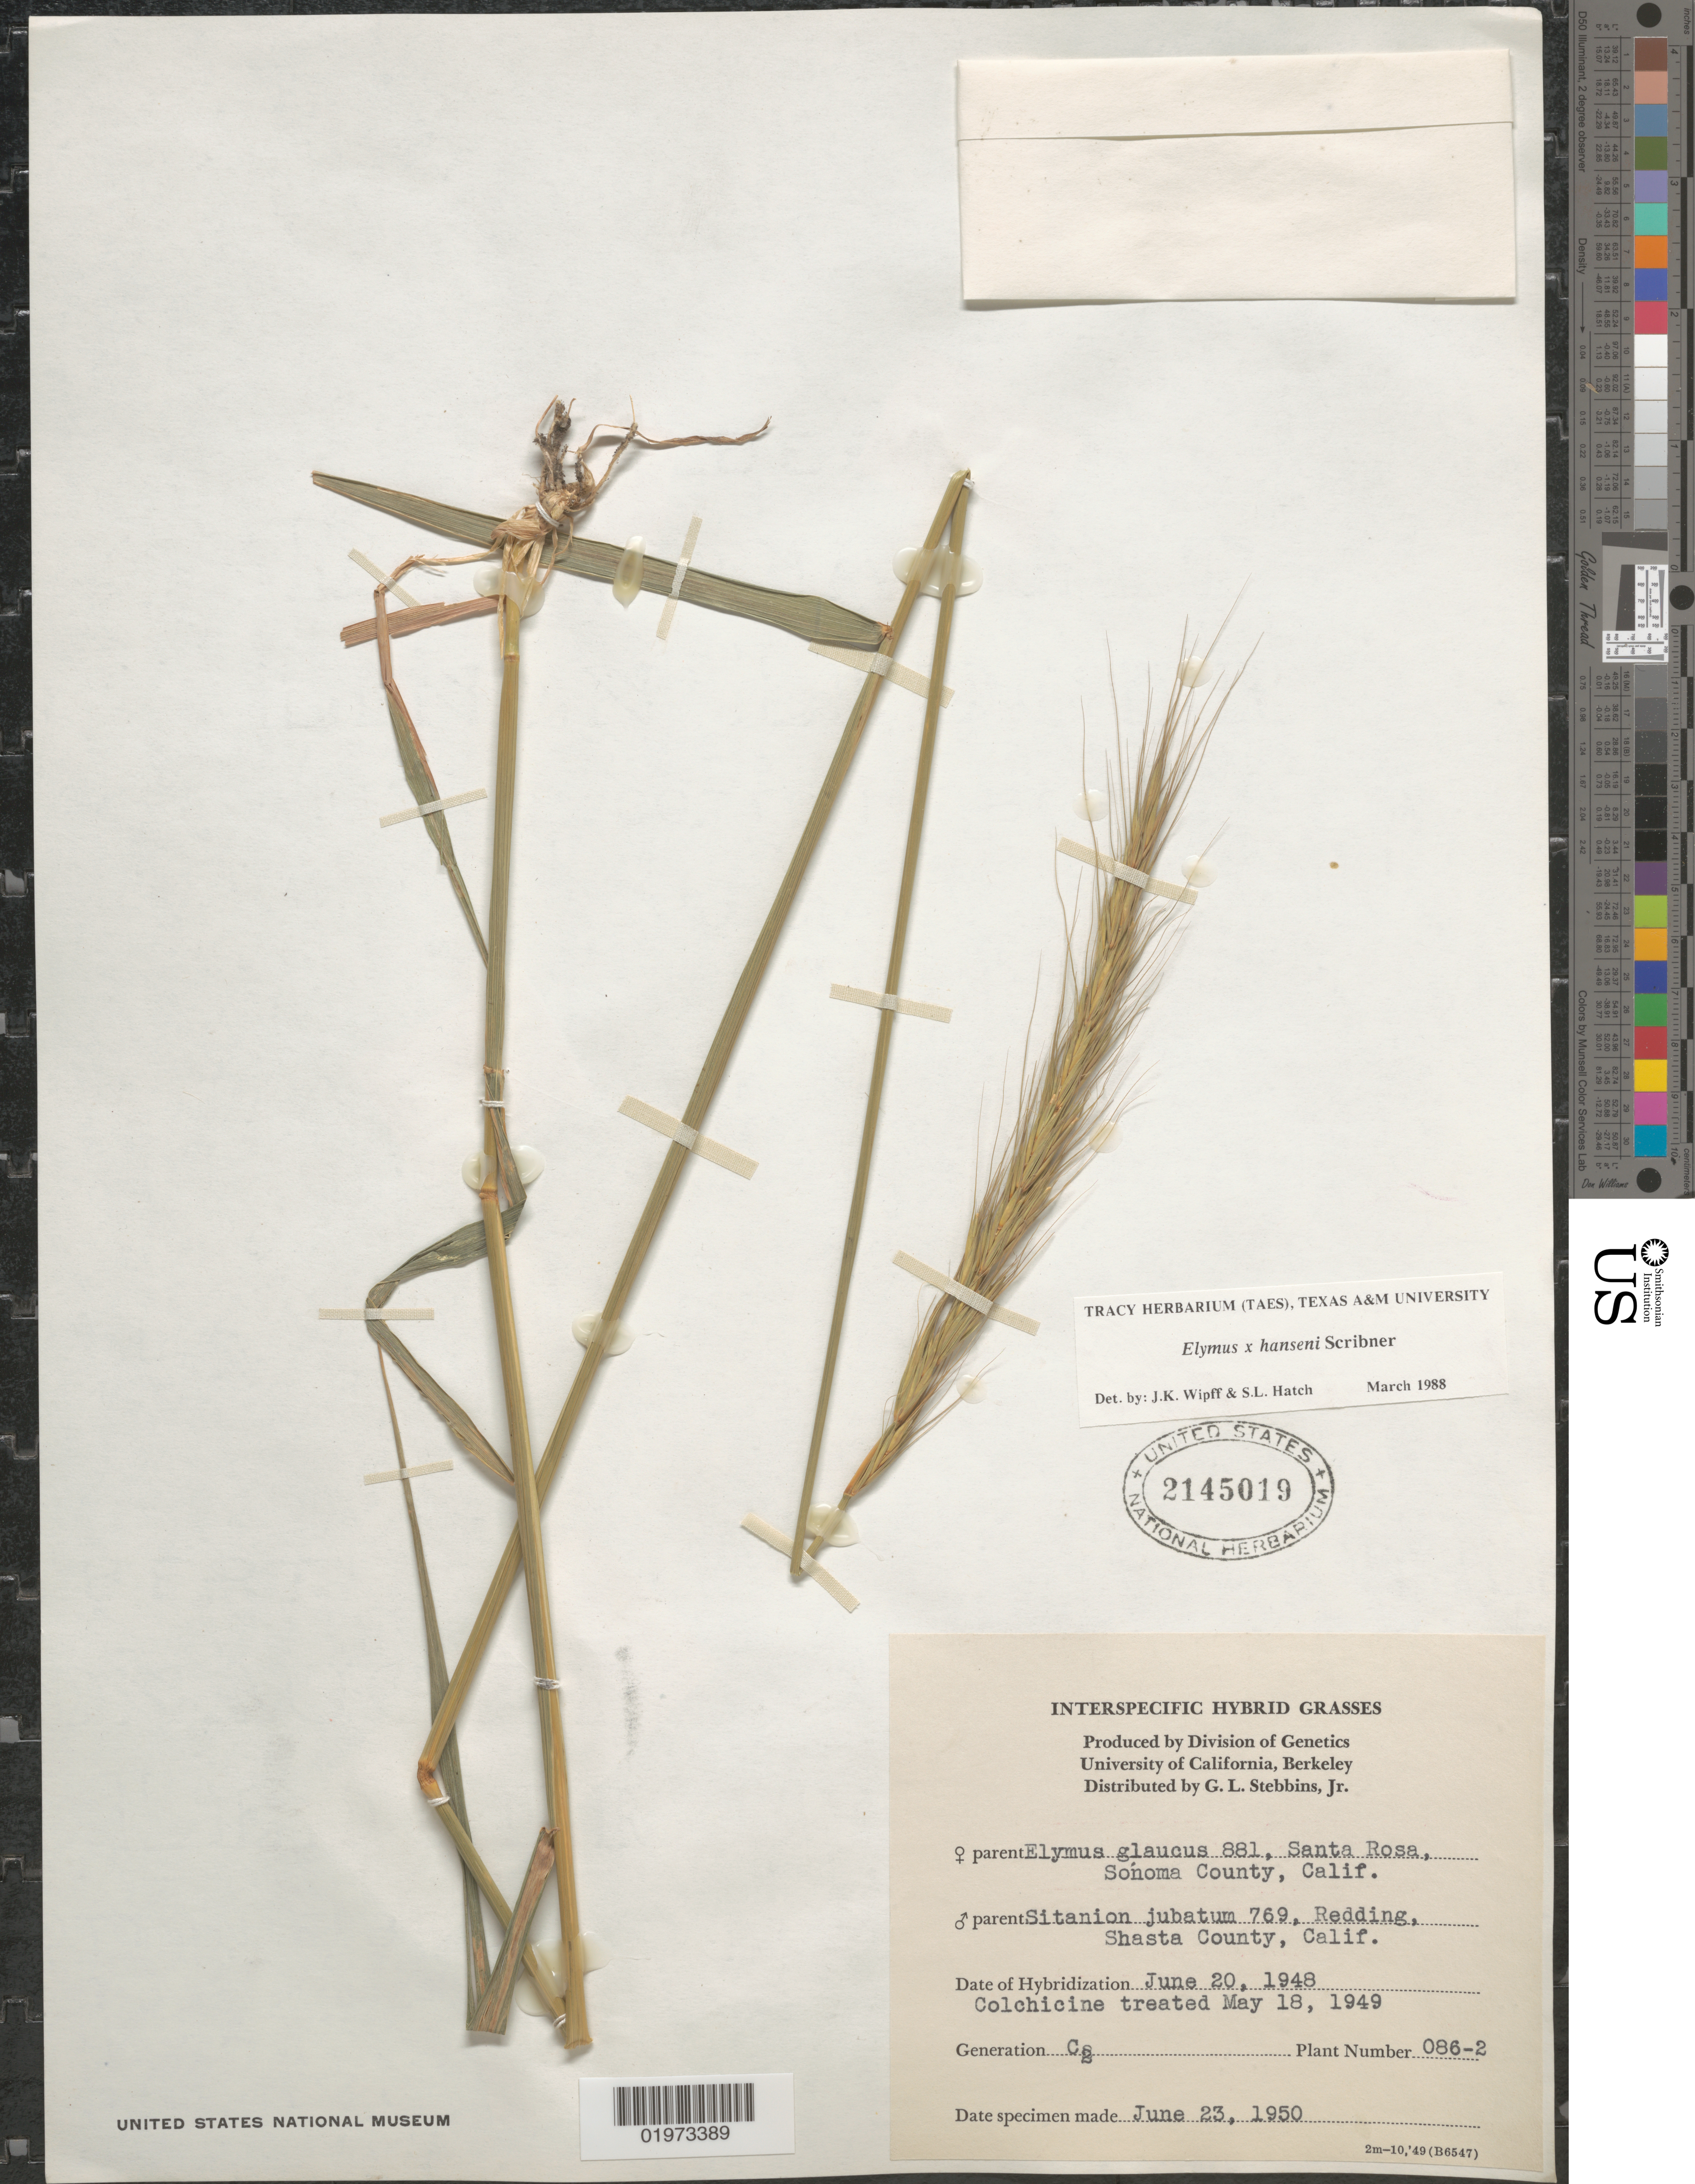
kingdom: Plantae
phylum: Tracheophyta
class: Liliopsida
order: Poales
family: Poaceae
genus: Elymus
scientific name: Elymus x hansenii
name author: Scribn.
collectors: G. L. Stebbins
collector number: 086-2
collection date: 1950-06-23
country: United States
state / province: California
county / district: Alameda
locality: University of California, Berkeley.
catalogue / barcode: US 2145019